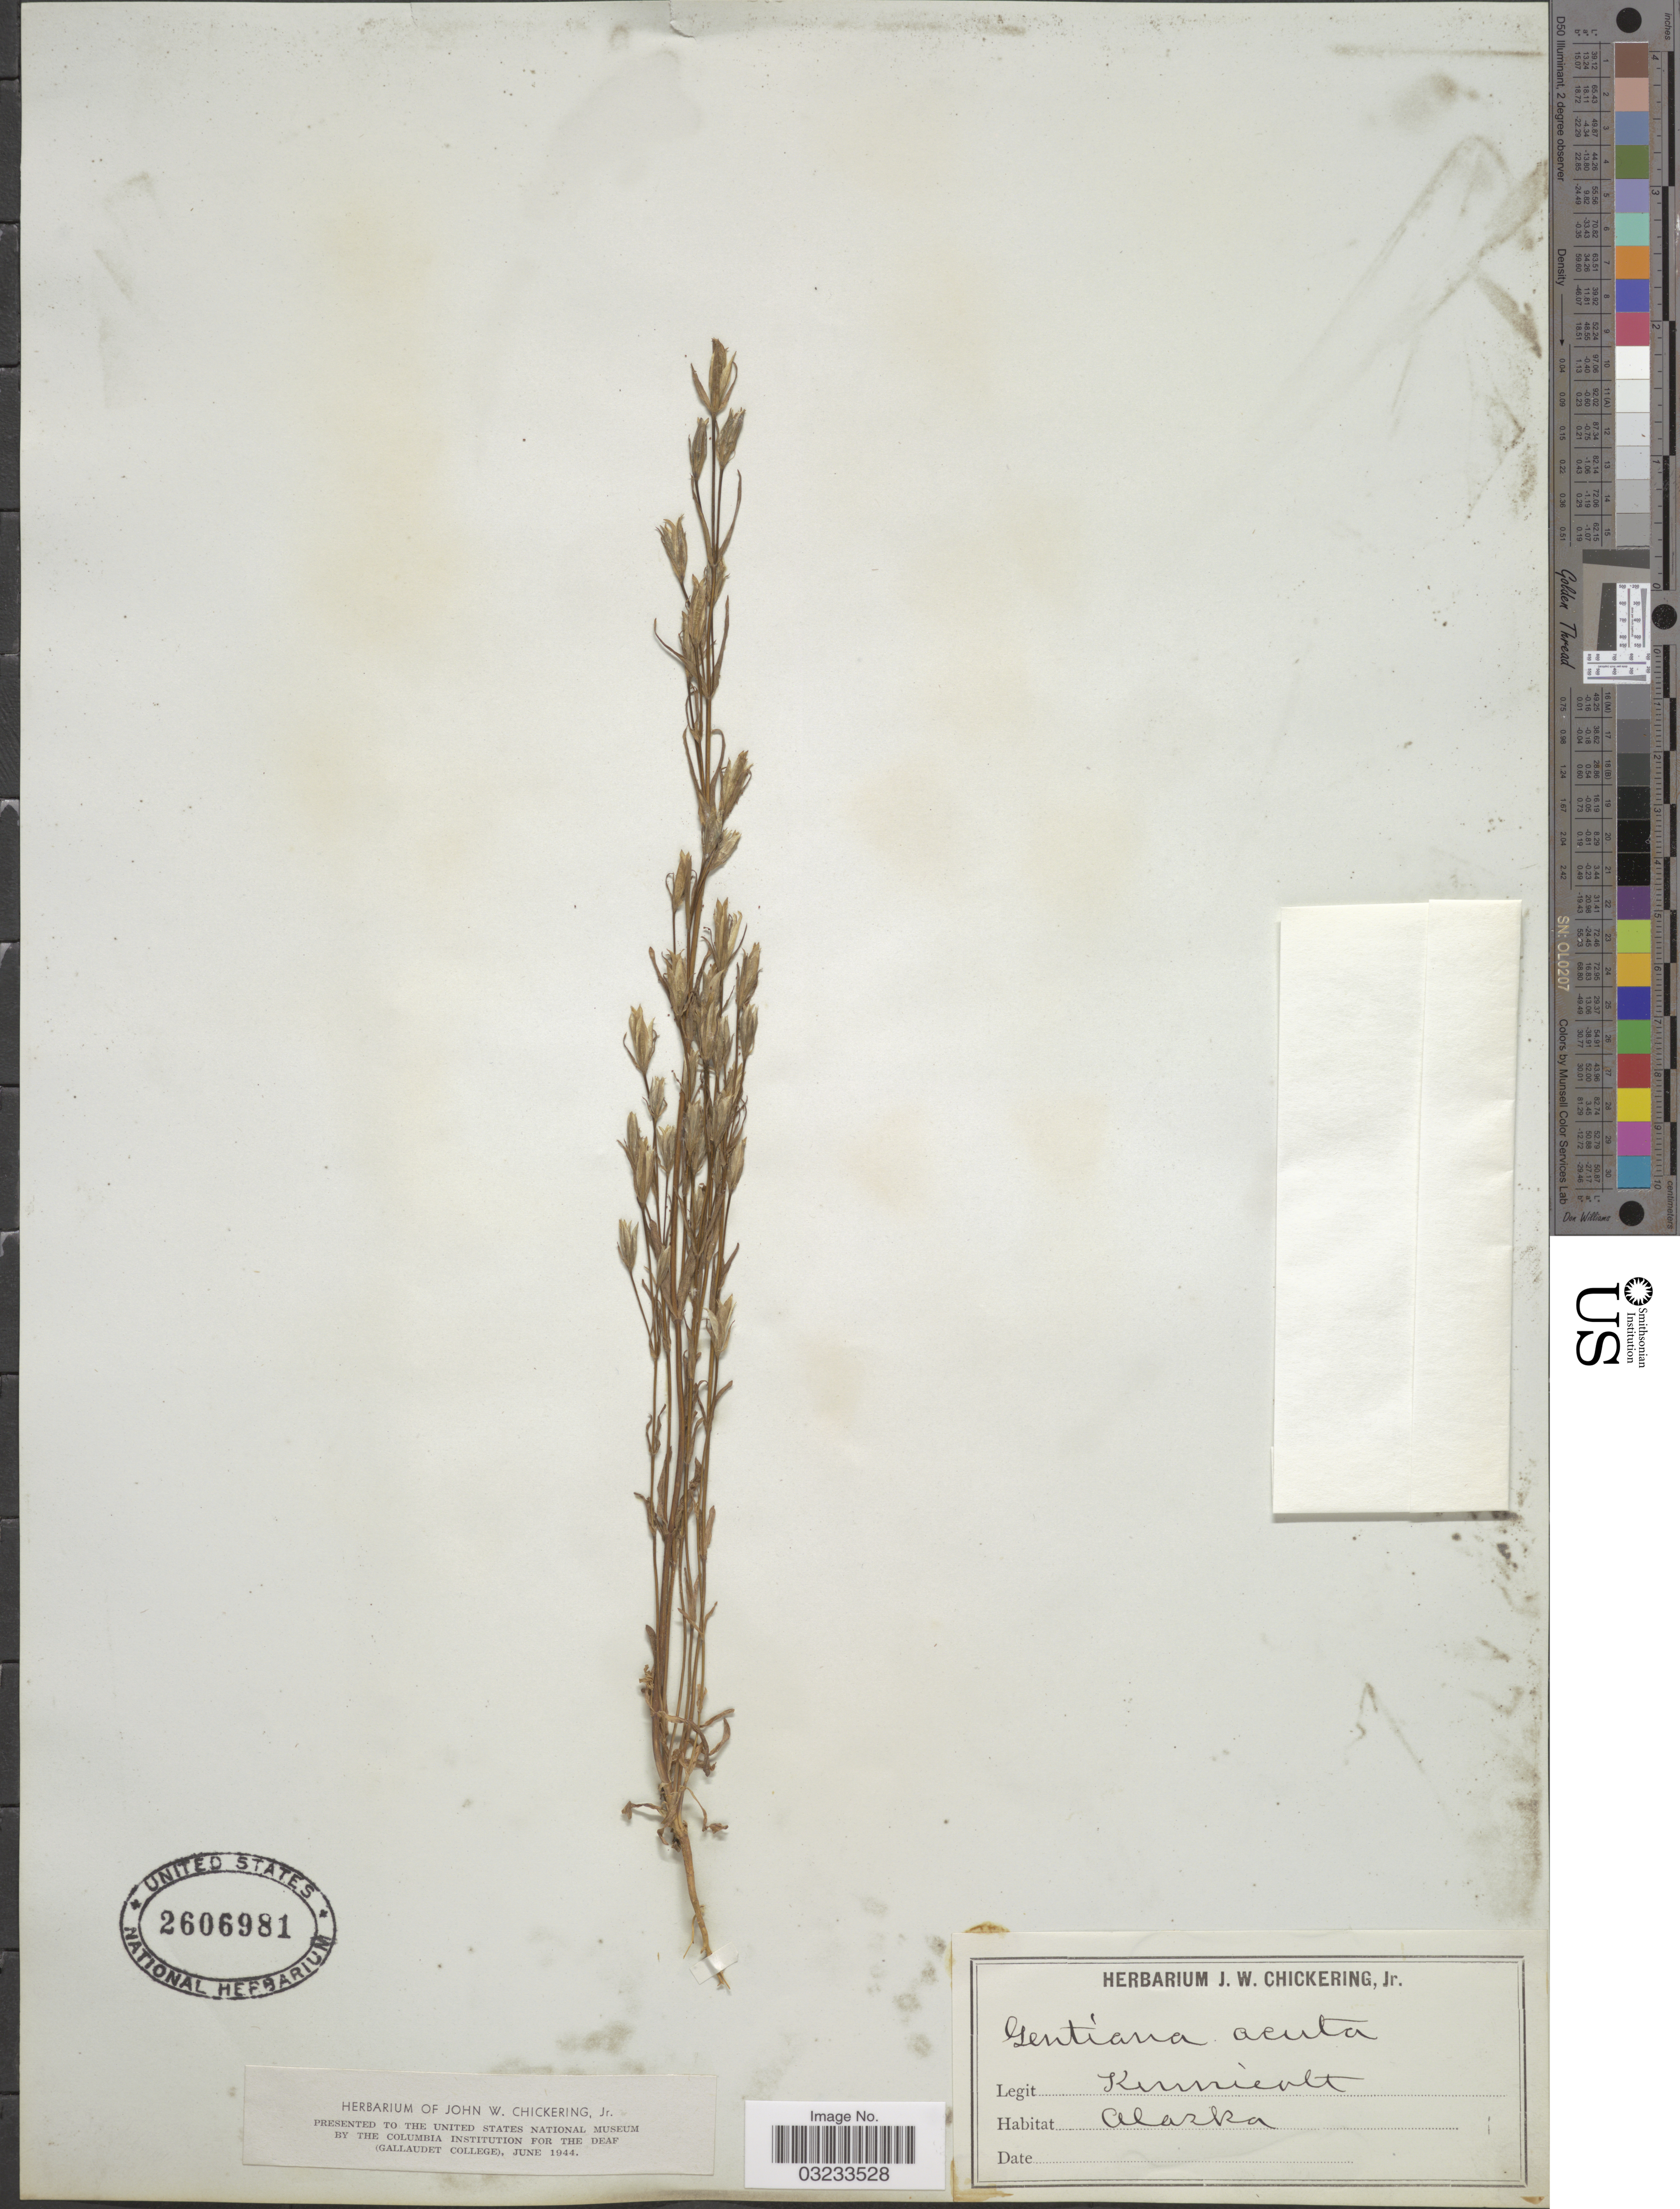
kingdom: Plantae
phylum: Tracheophyta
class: Magnoliopsida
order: Gentianales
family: Gentianaceae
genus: Gentiana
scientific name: Gentiana acuta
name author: Michx.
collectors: ex herb. J.W. Chickering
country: United States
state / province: Alaska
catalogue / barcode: US 2606981